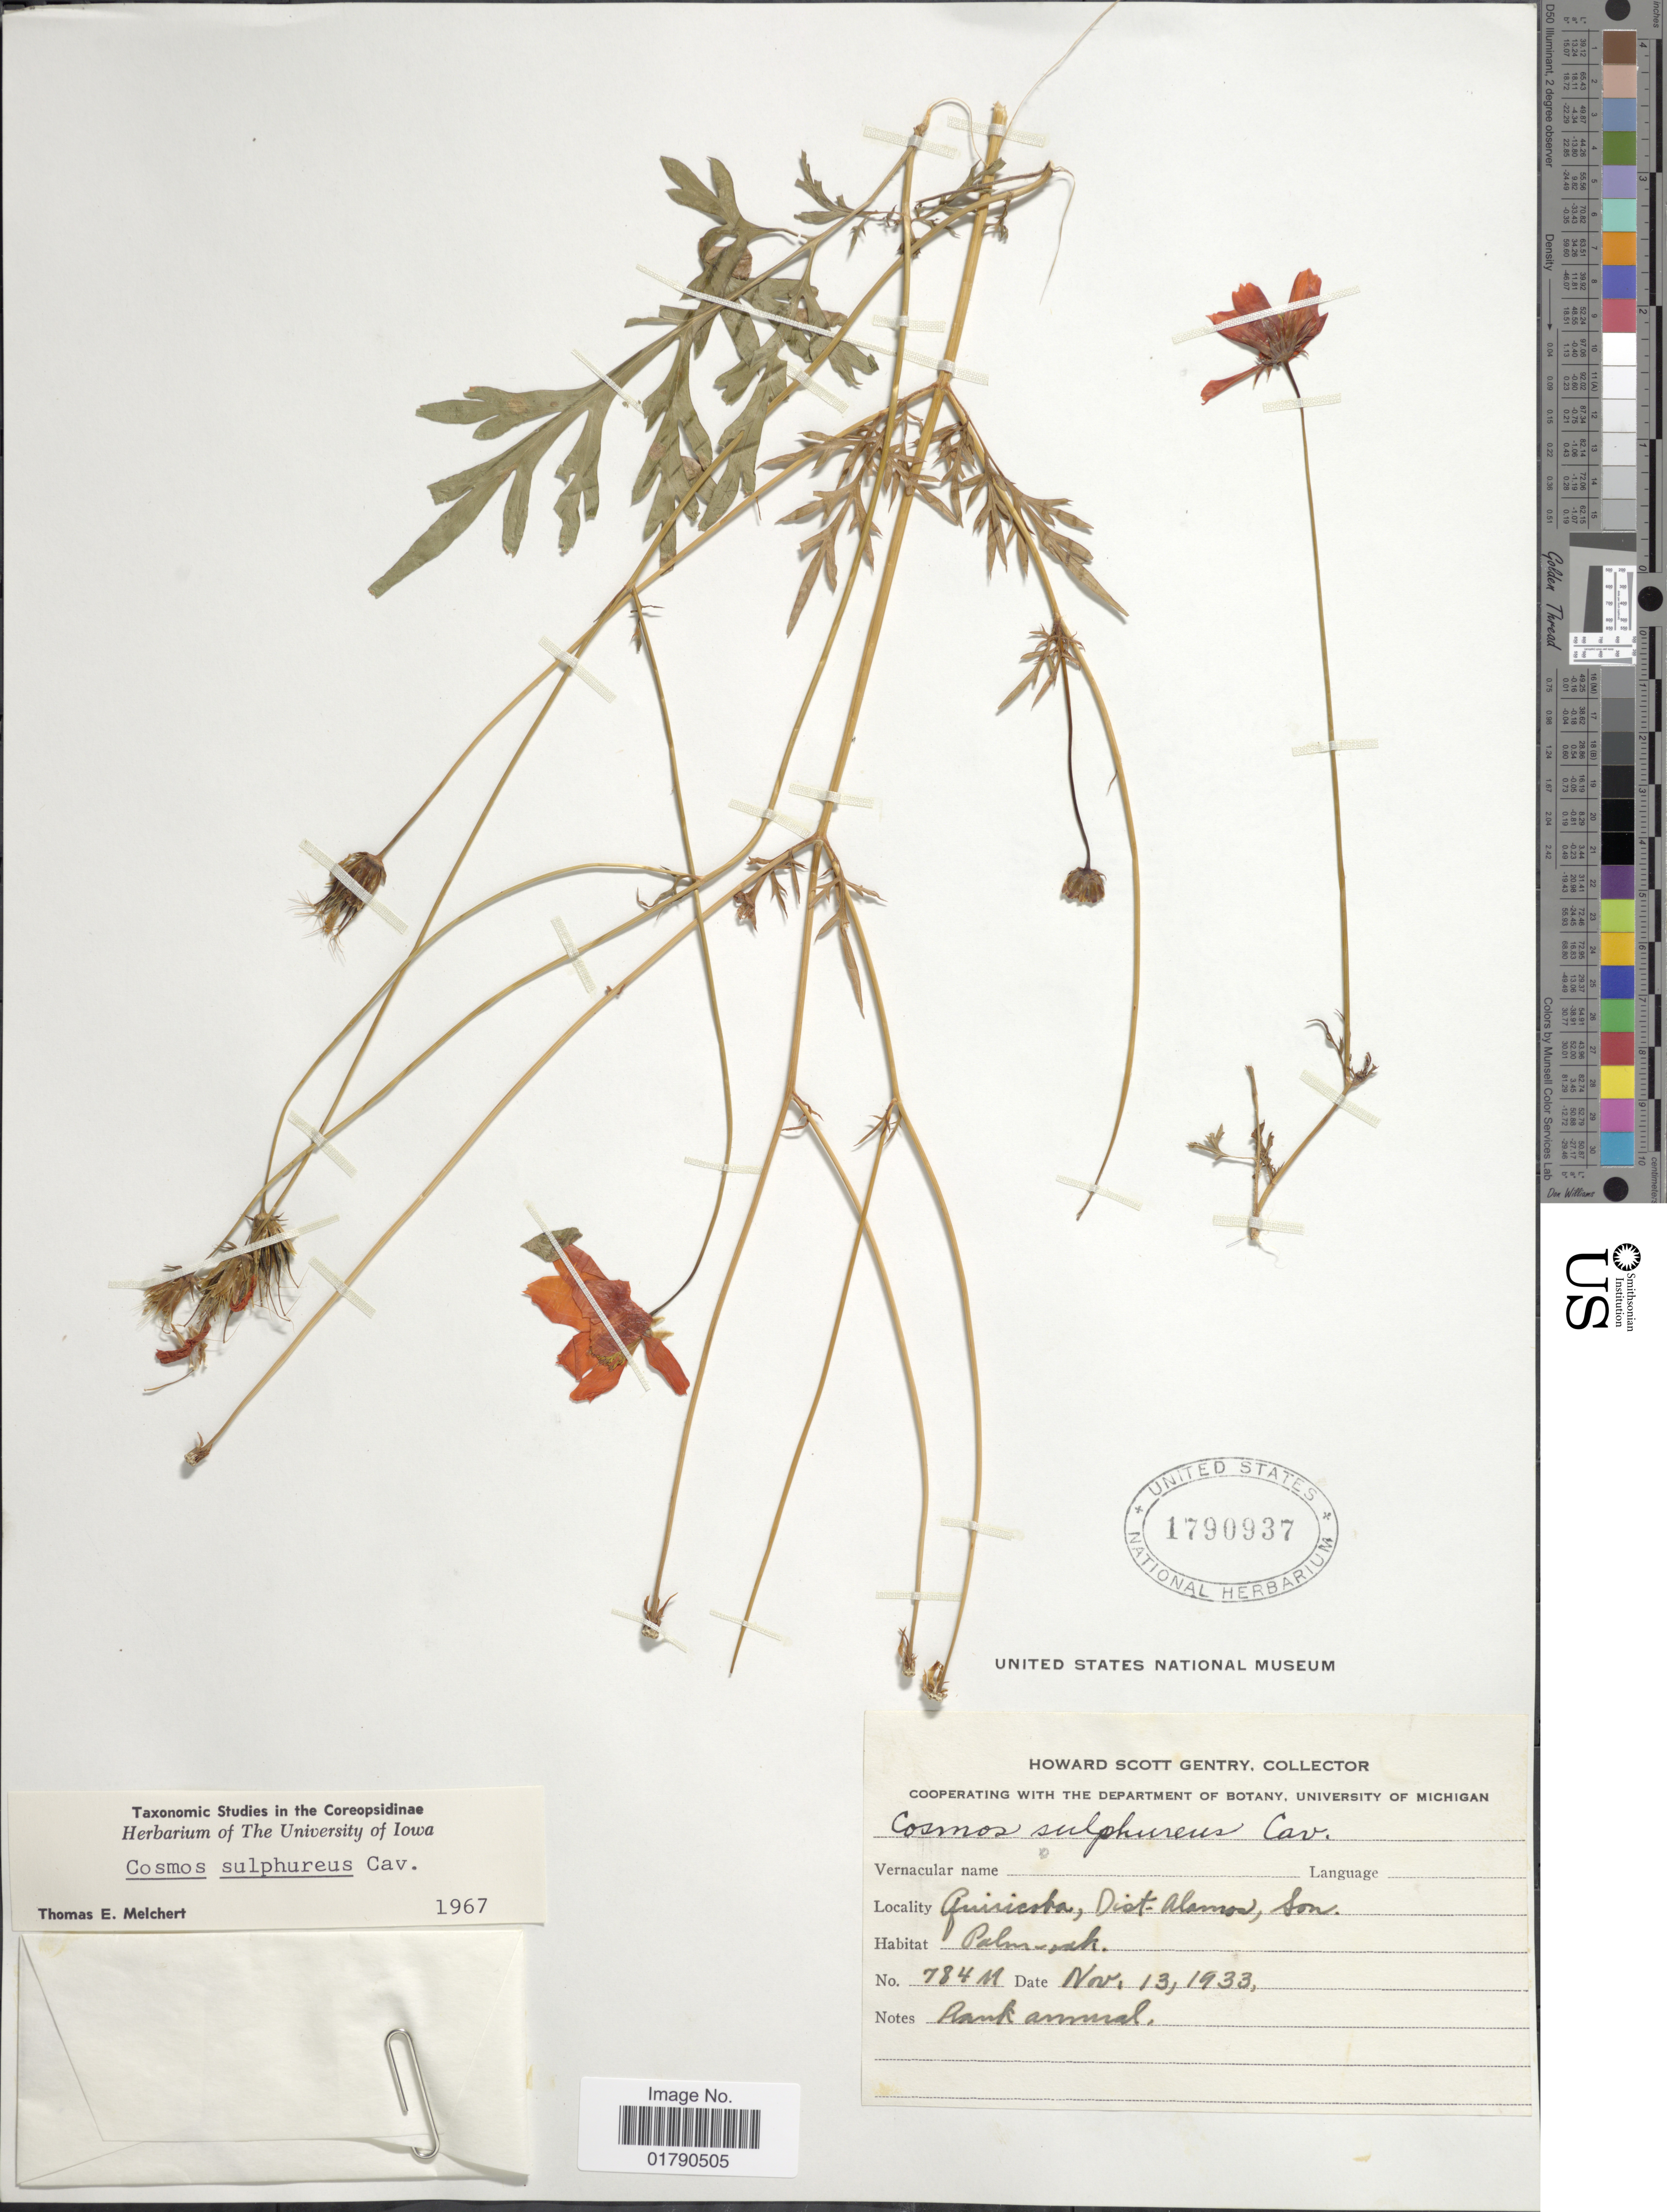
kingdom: Plantae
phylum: Tracheophyta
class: Magnoliopsida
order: Asterales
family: Asteraceae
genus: Cosmos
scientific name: Cosmos sulphureus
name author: Cav.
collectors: H. S. Gentry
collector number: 784M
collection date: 1933-11-13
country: Mexico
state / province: Sonora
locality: Quiricoba, Dist. Alamos, Son.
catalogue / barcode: US 1790937